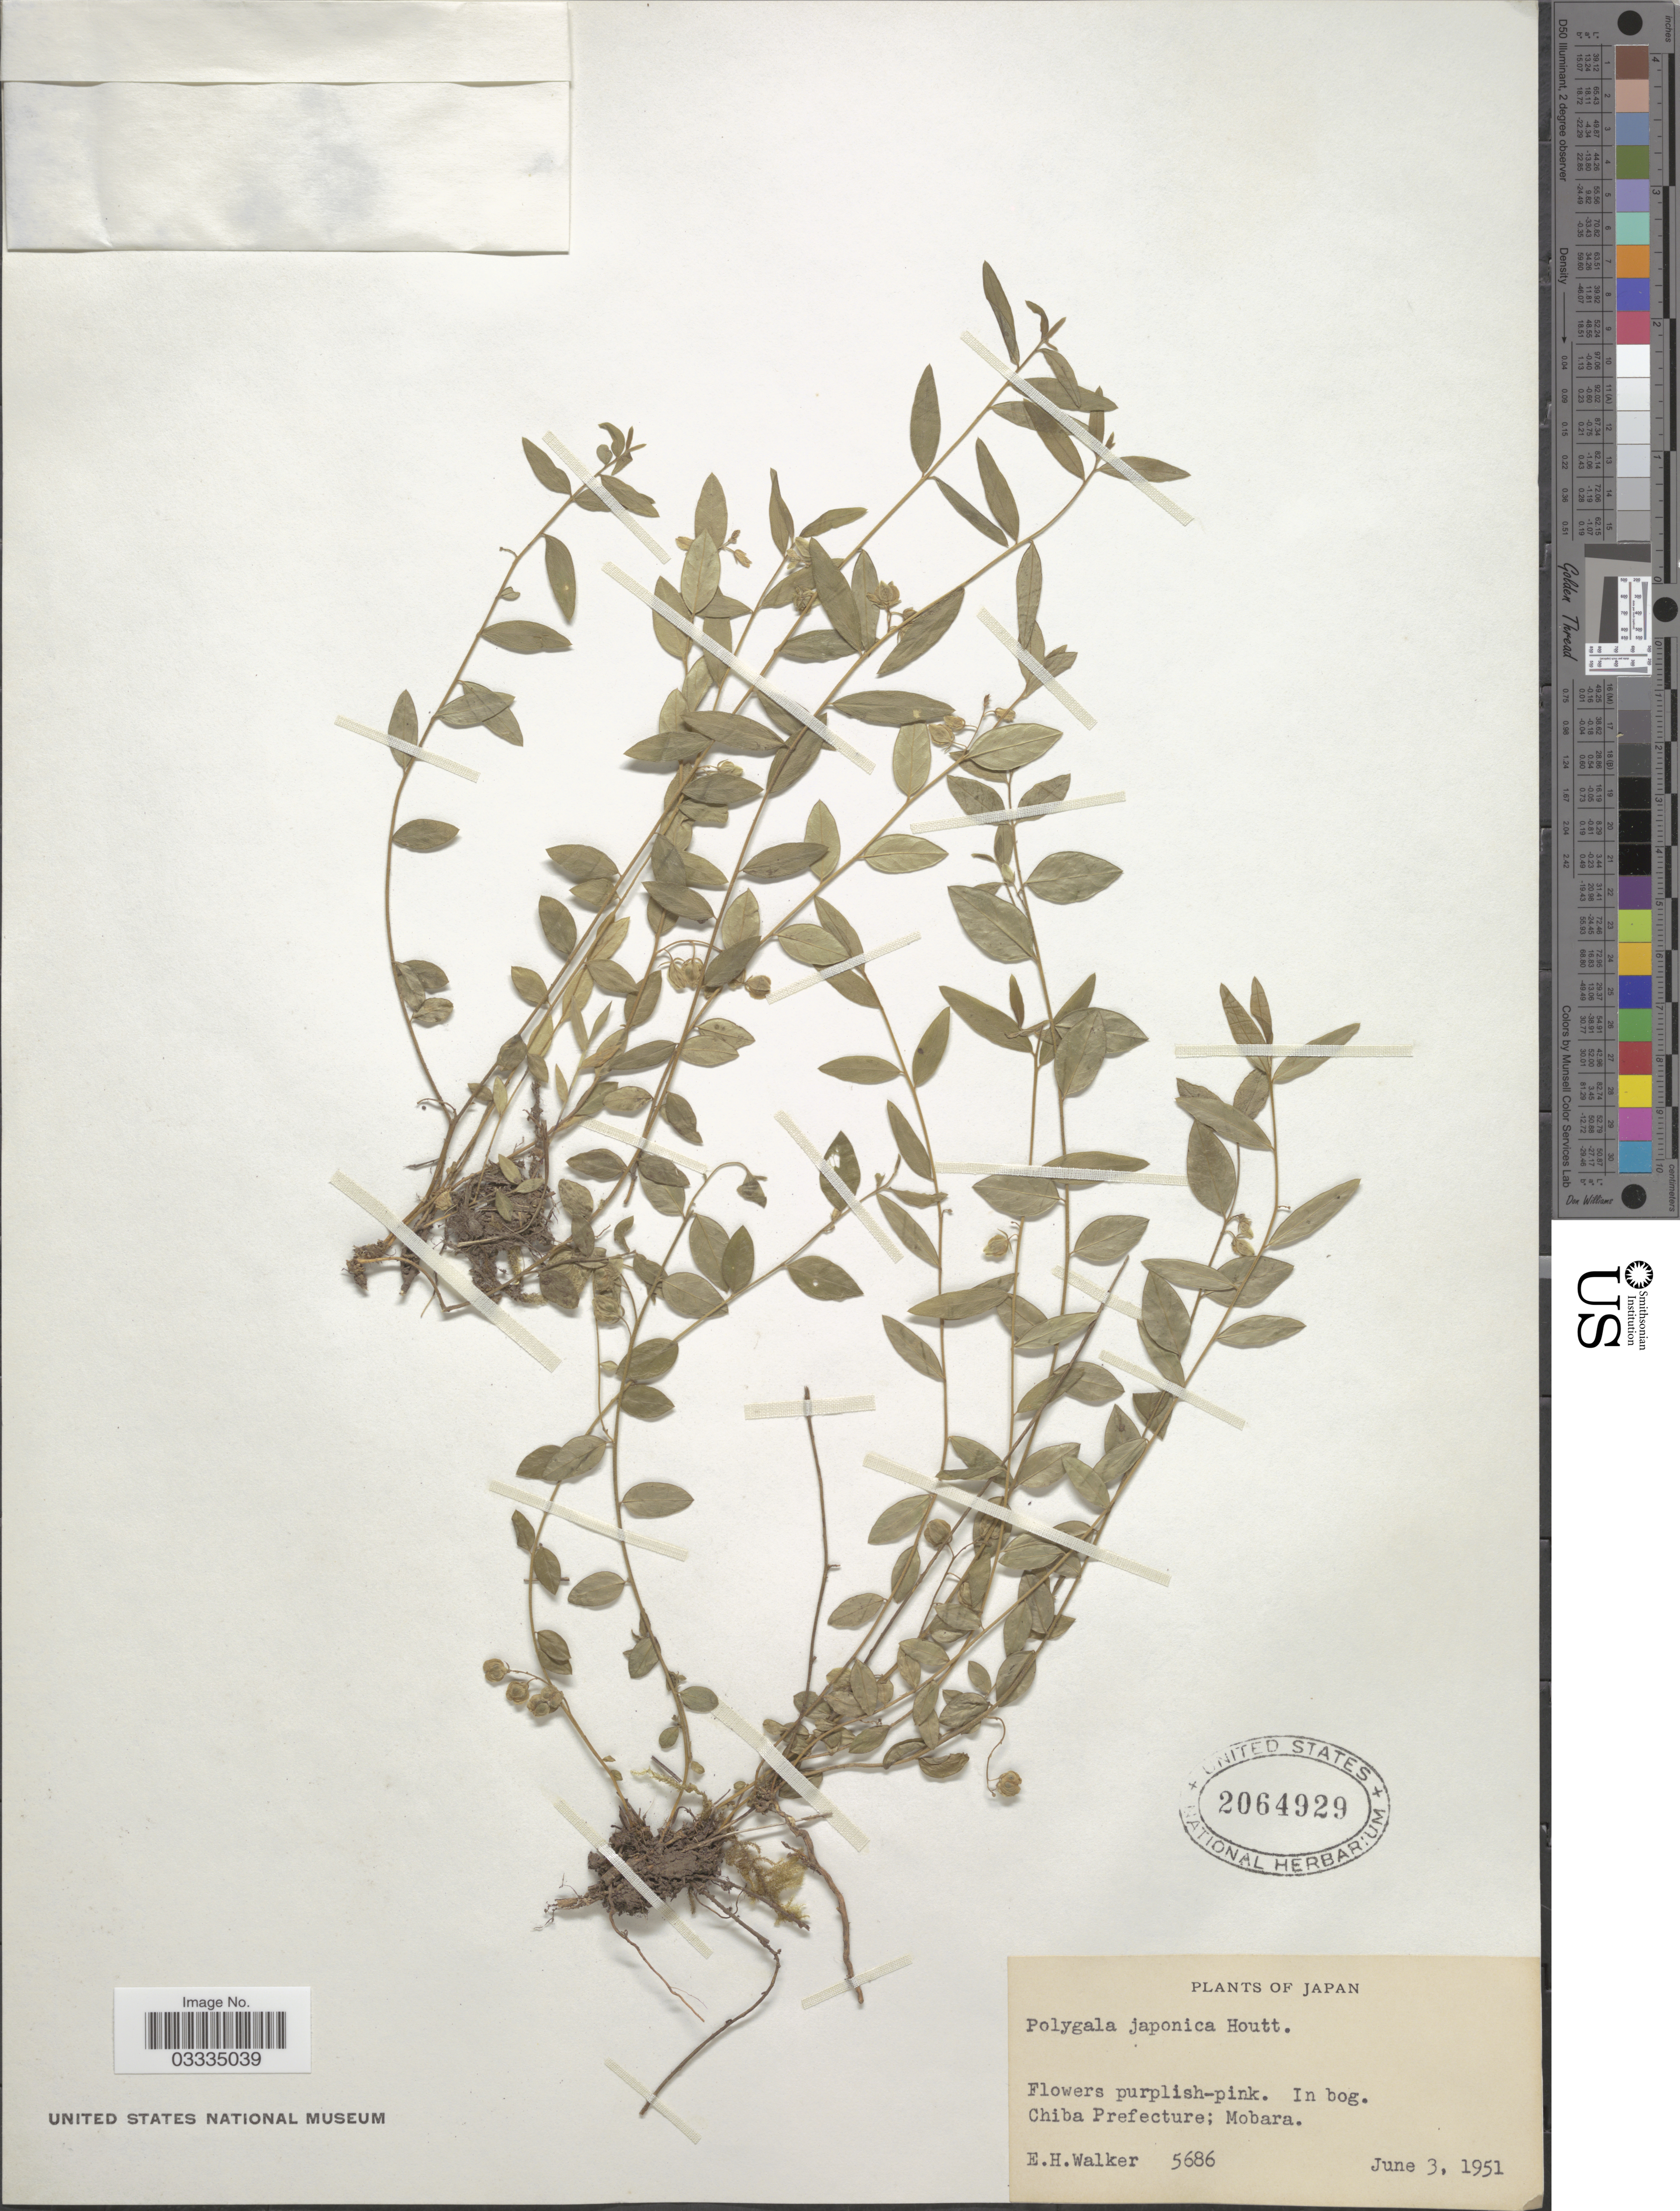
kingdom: Plantae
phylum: Tracheophyta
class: Magnoliopsida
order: Fabales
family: Polygalaceae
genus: Polygala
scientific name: Polygala japonica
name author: Houtt.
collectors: E. H. Walker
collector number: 5686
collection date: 1951-06-03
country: Japan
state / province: Tiba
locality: In bog. Chiba Prefecture; Mobara.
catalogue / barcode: US 2064929